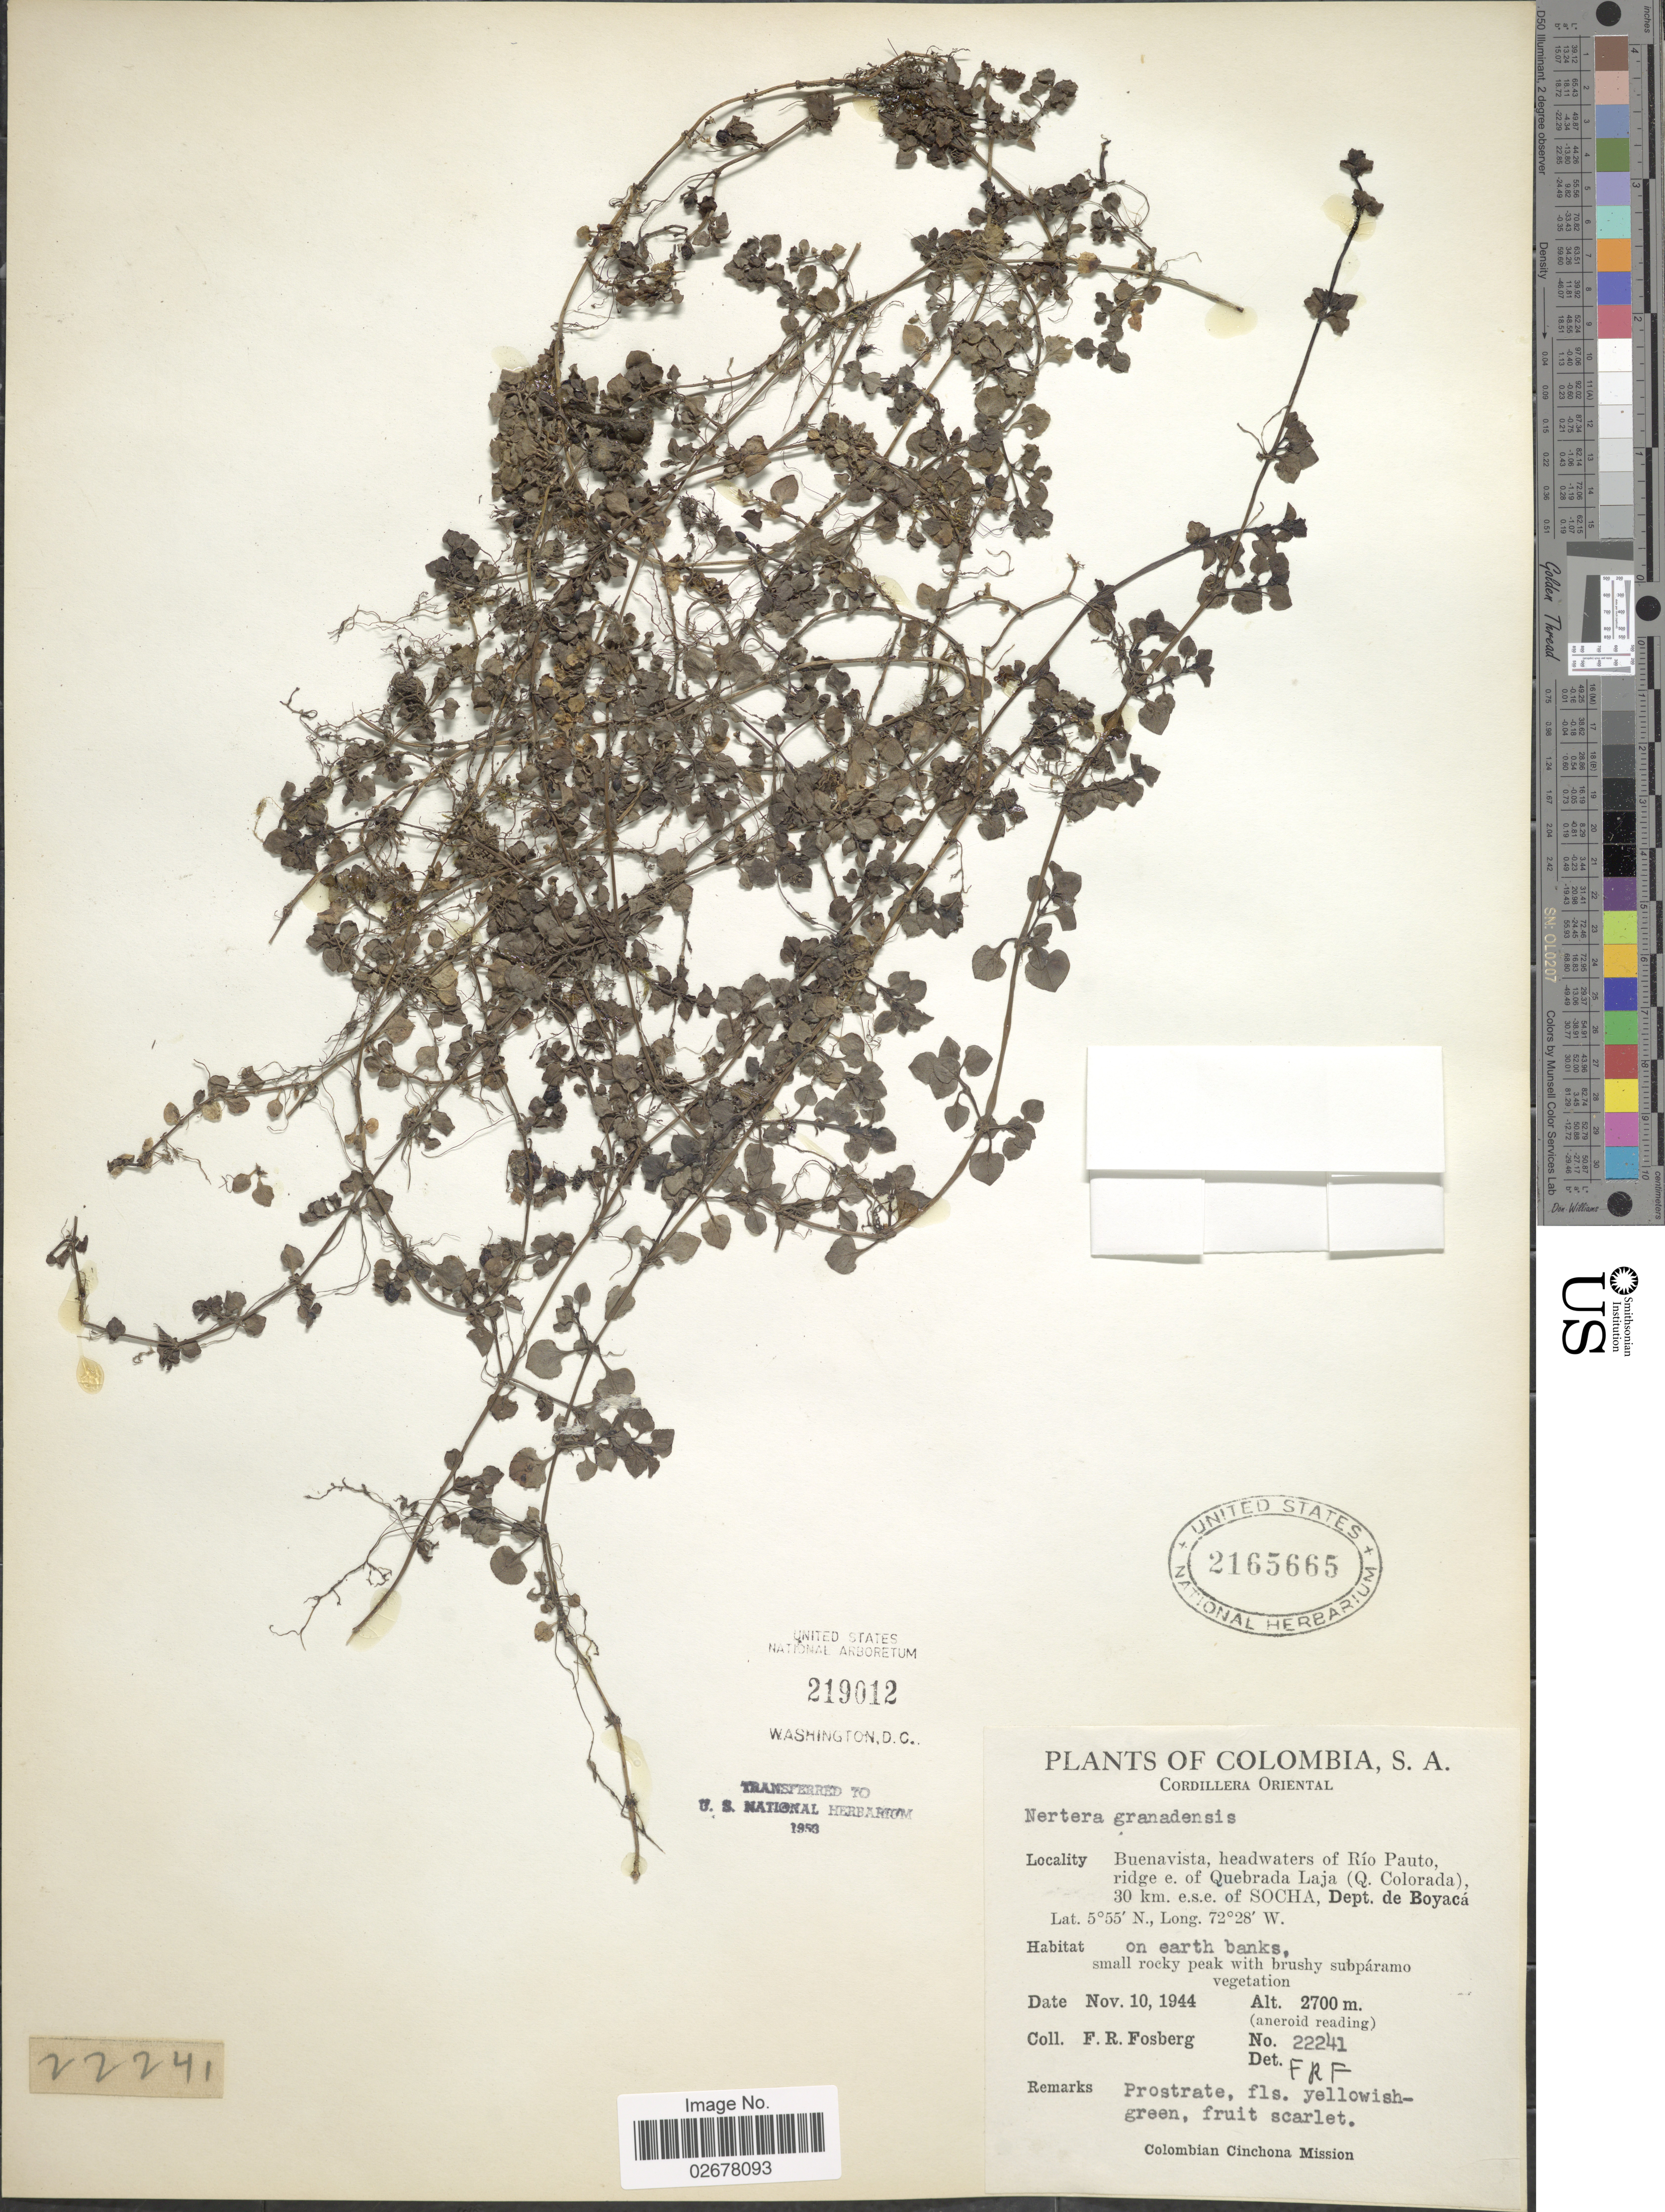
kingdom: Plantae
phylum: Tracheophyta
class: Magnoliopsida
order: Gentianales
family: Rubiaceae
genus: Nertera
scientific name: Nertera depressa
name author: Banks & Sol. ex Gaertn.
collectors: F. R. Fosberg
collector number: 22241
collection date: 1944-11-10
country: Colombia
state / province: Boyacá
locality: Cordillera Oriental, Buenavista, headwaters of Río Pauto, ridge e. of Quebrada Laja (Q. Colorada), 30 km e.s.e. of Socha, Dept. de Boyacá, on earth banks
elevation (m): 2700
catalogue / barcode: US 2165665